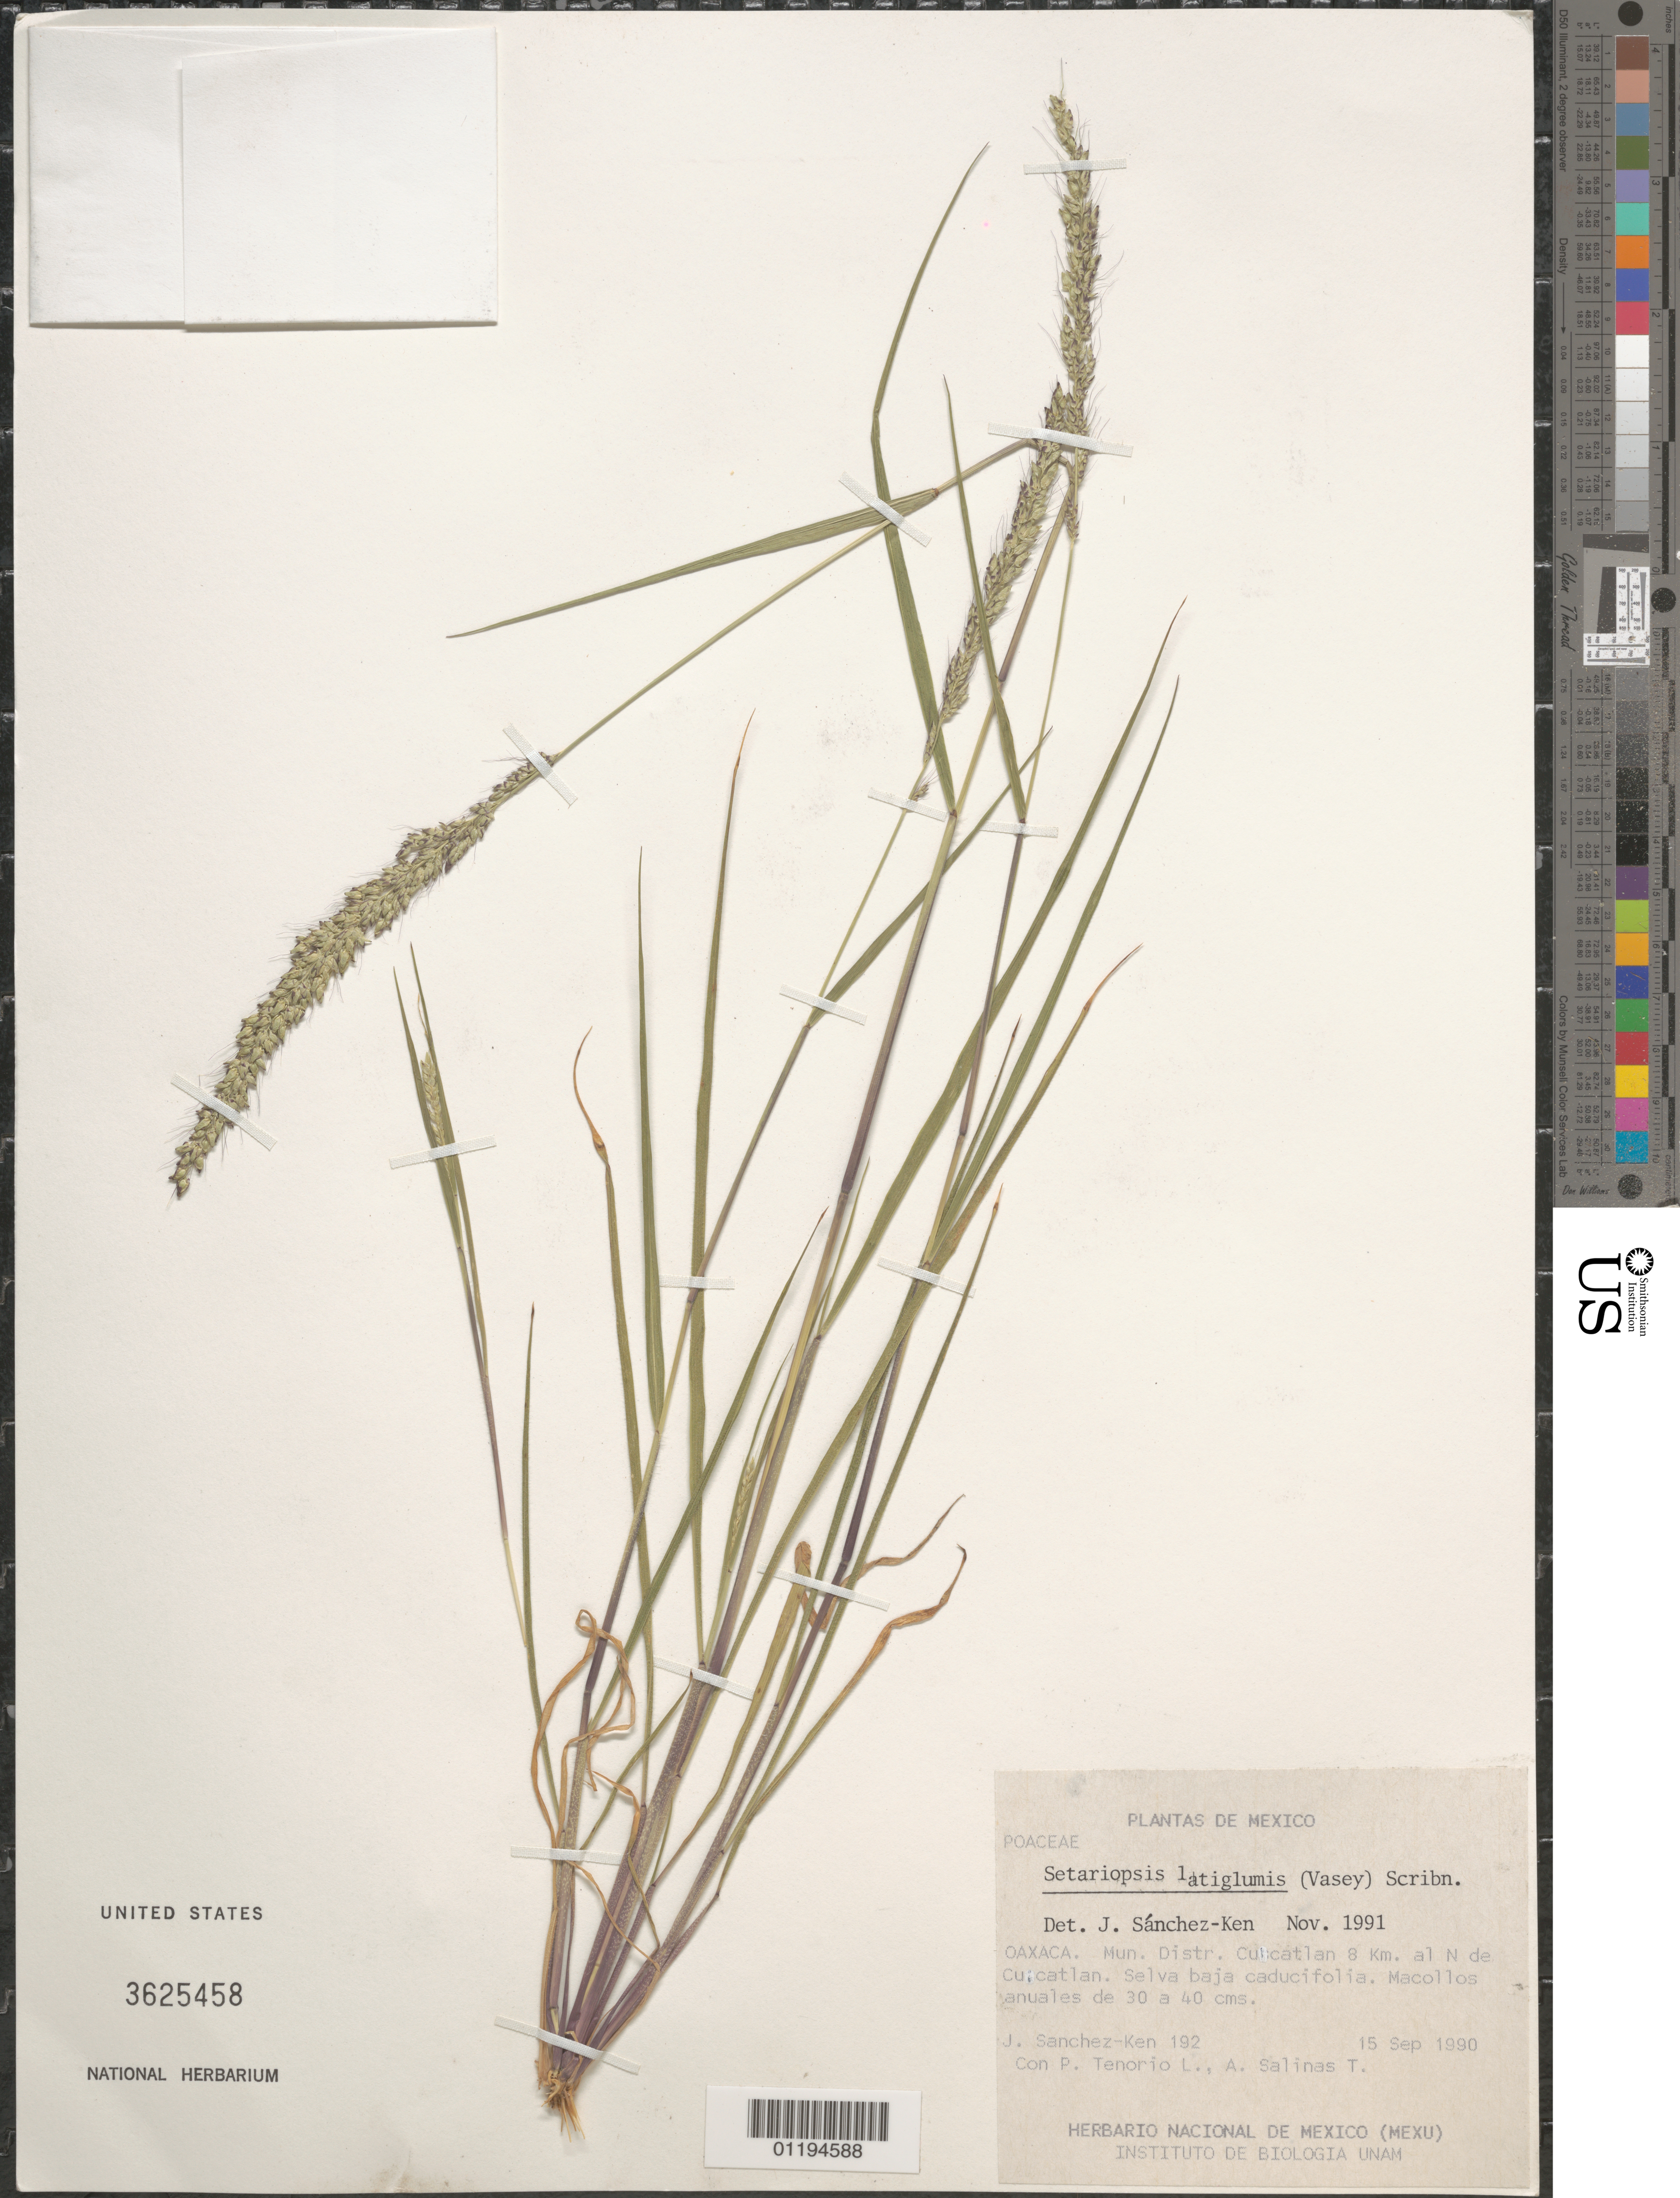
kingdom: Plantae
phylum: Tracheophyta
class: Liliopsida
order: Poales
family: Poaceae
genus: Setariopsis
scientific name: Setariopsis latiglumis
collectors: J. G. Sánchez-Ken, P. Tenorio L. & A. Salinas T.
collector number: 192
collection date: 1990-09-15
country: Mexico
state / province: Oaxaca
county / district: Cuicatlán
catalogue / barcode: US 3625458